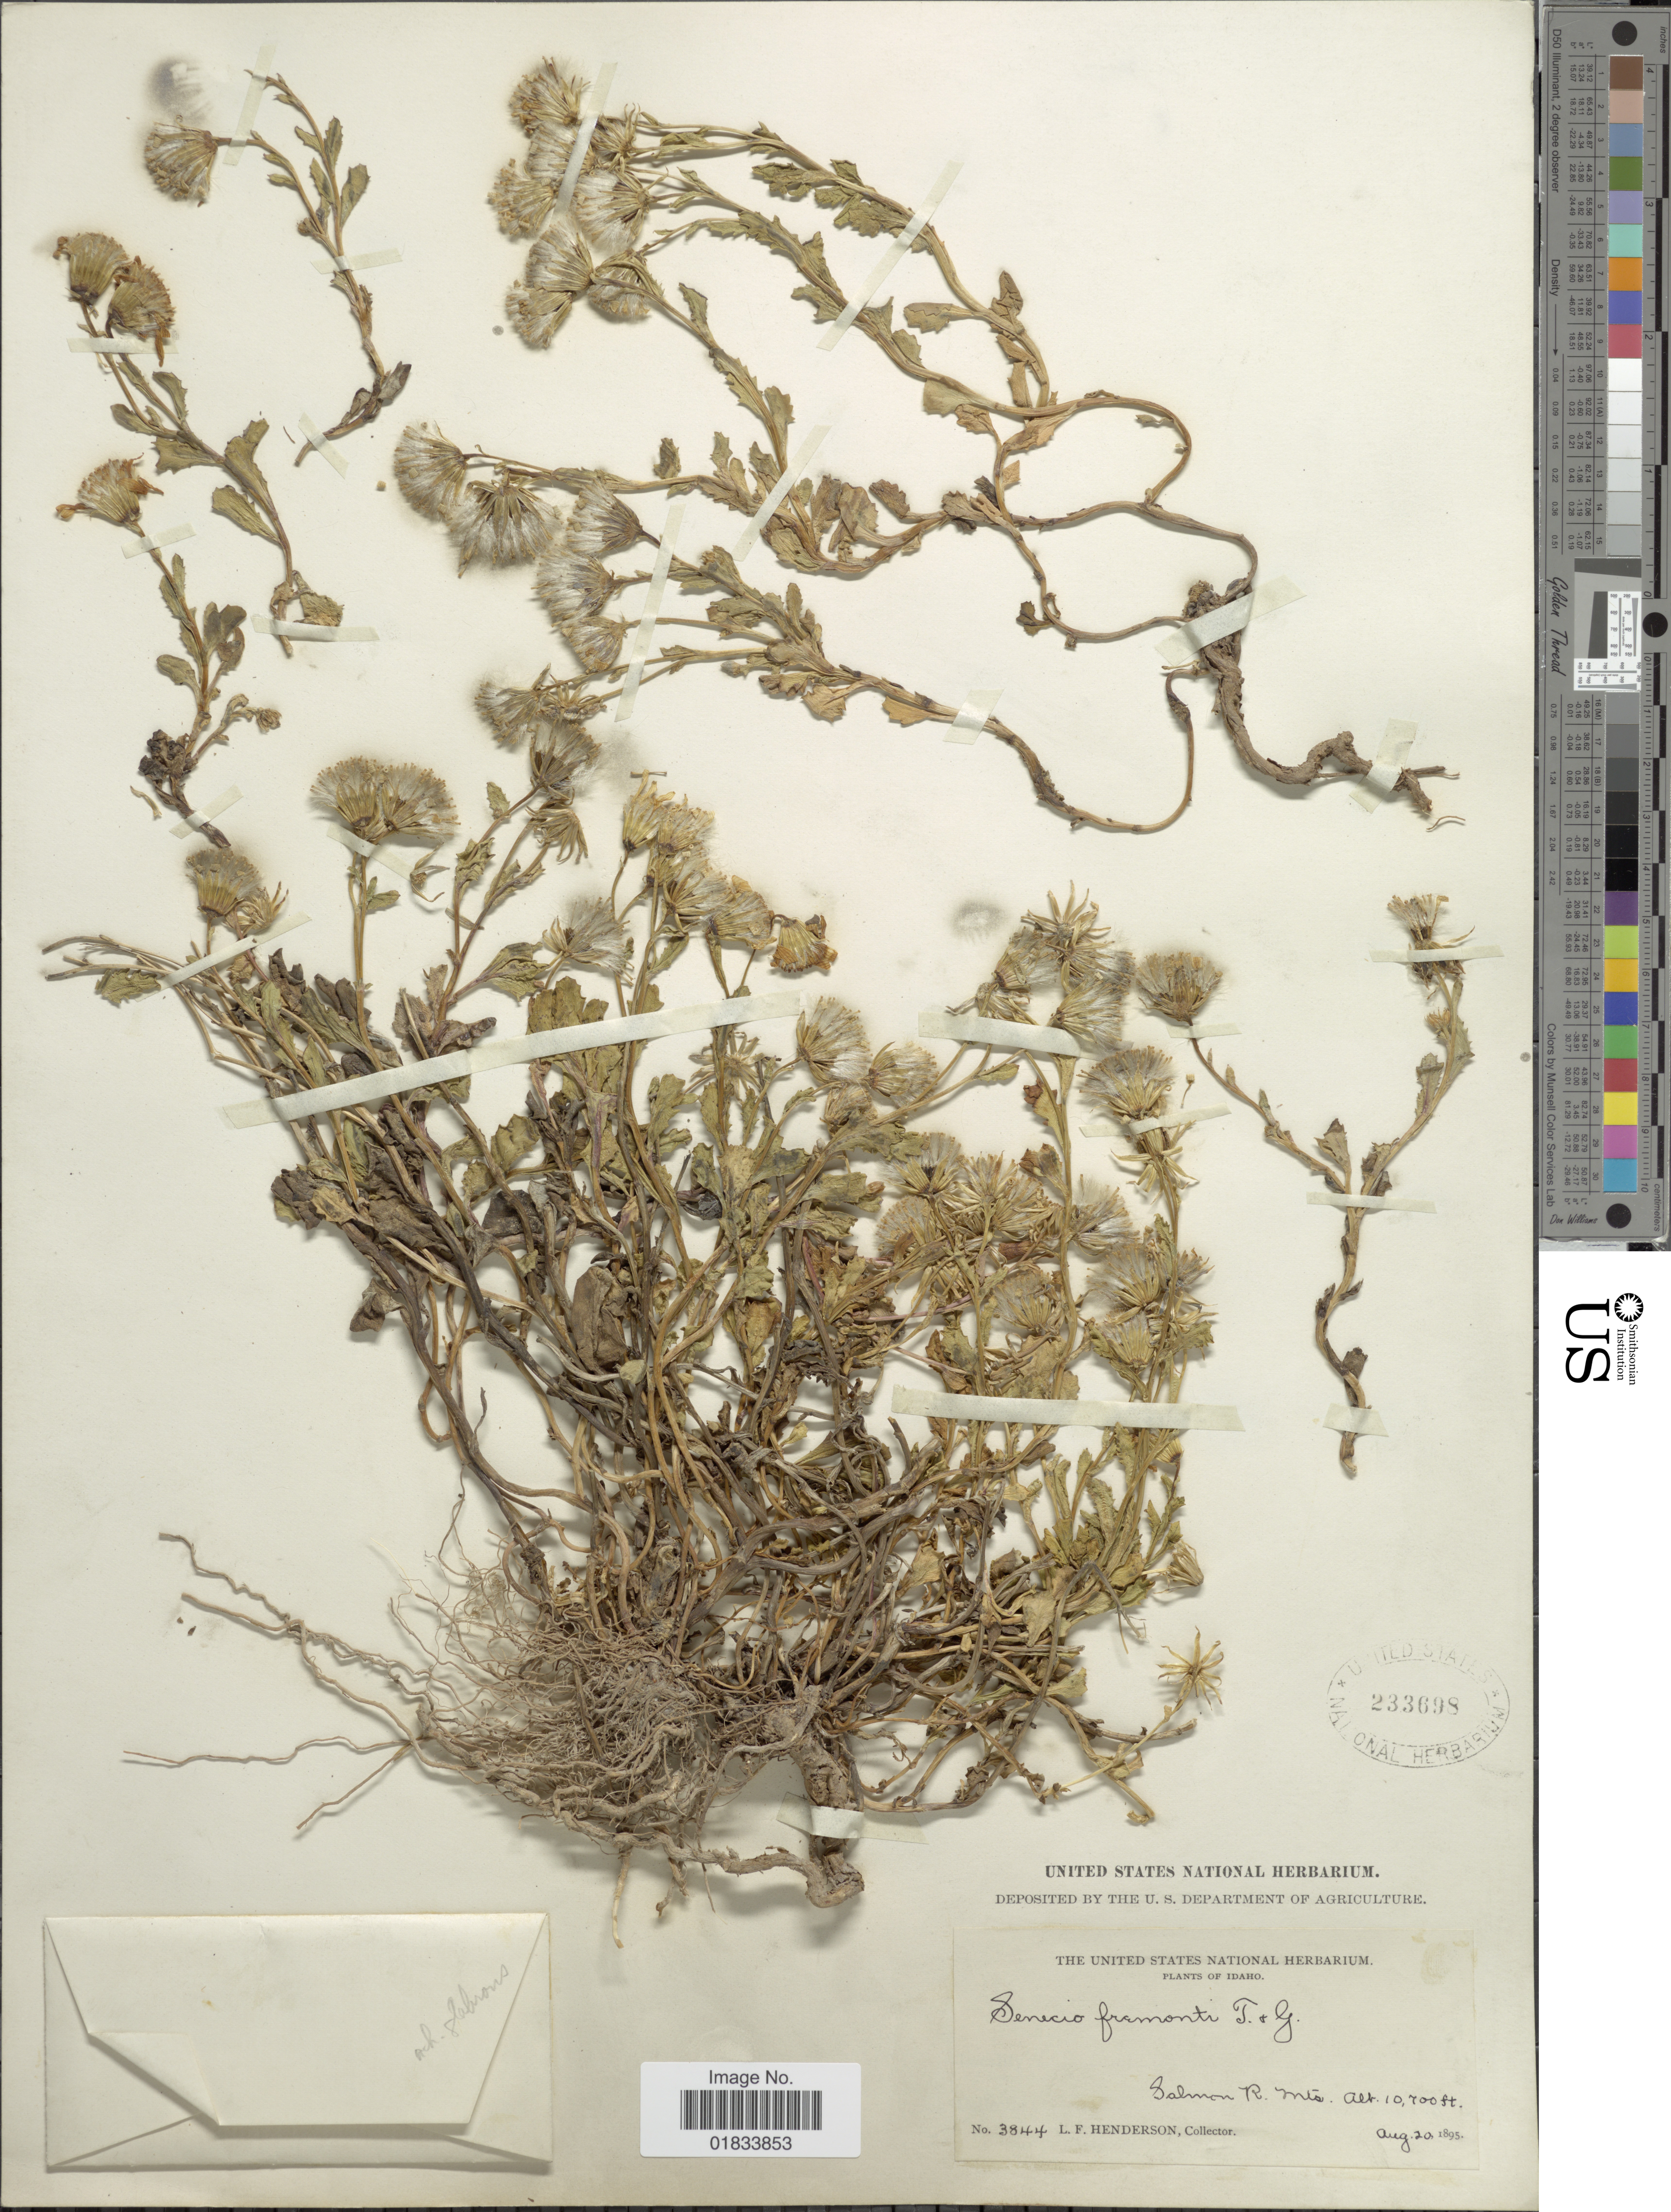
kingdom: Plantae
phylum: Tracheophyta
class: Magnoliopsida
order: Asterales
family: Asteraceae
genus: Senecio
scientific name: Senecio fremontii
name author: Torr. & A. Gray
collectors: L. Henderson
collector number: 3844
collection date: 1895-08-20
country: United States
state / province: Idaho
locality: Salmon R. Mts.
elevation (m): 3261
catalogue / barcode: US 233698